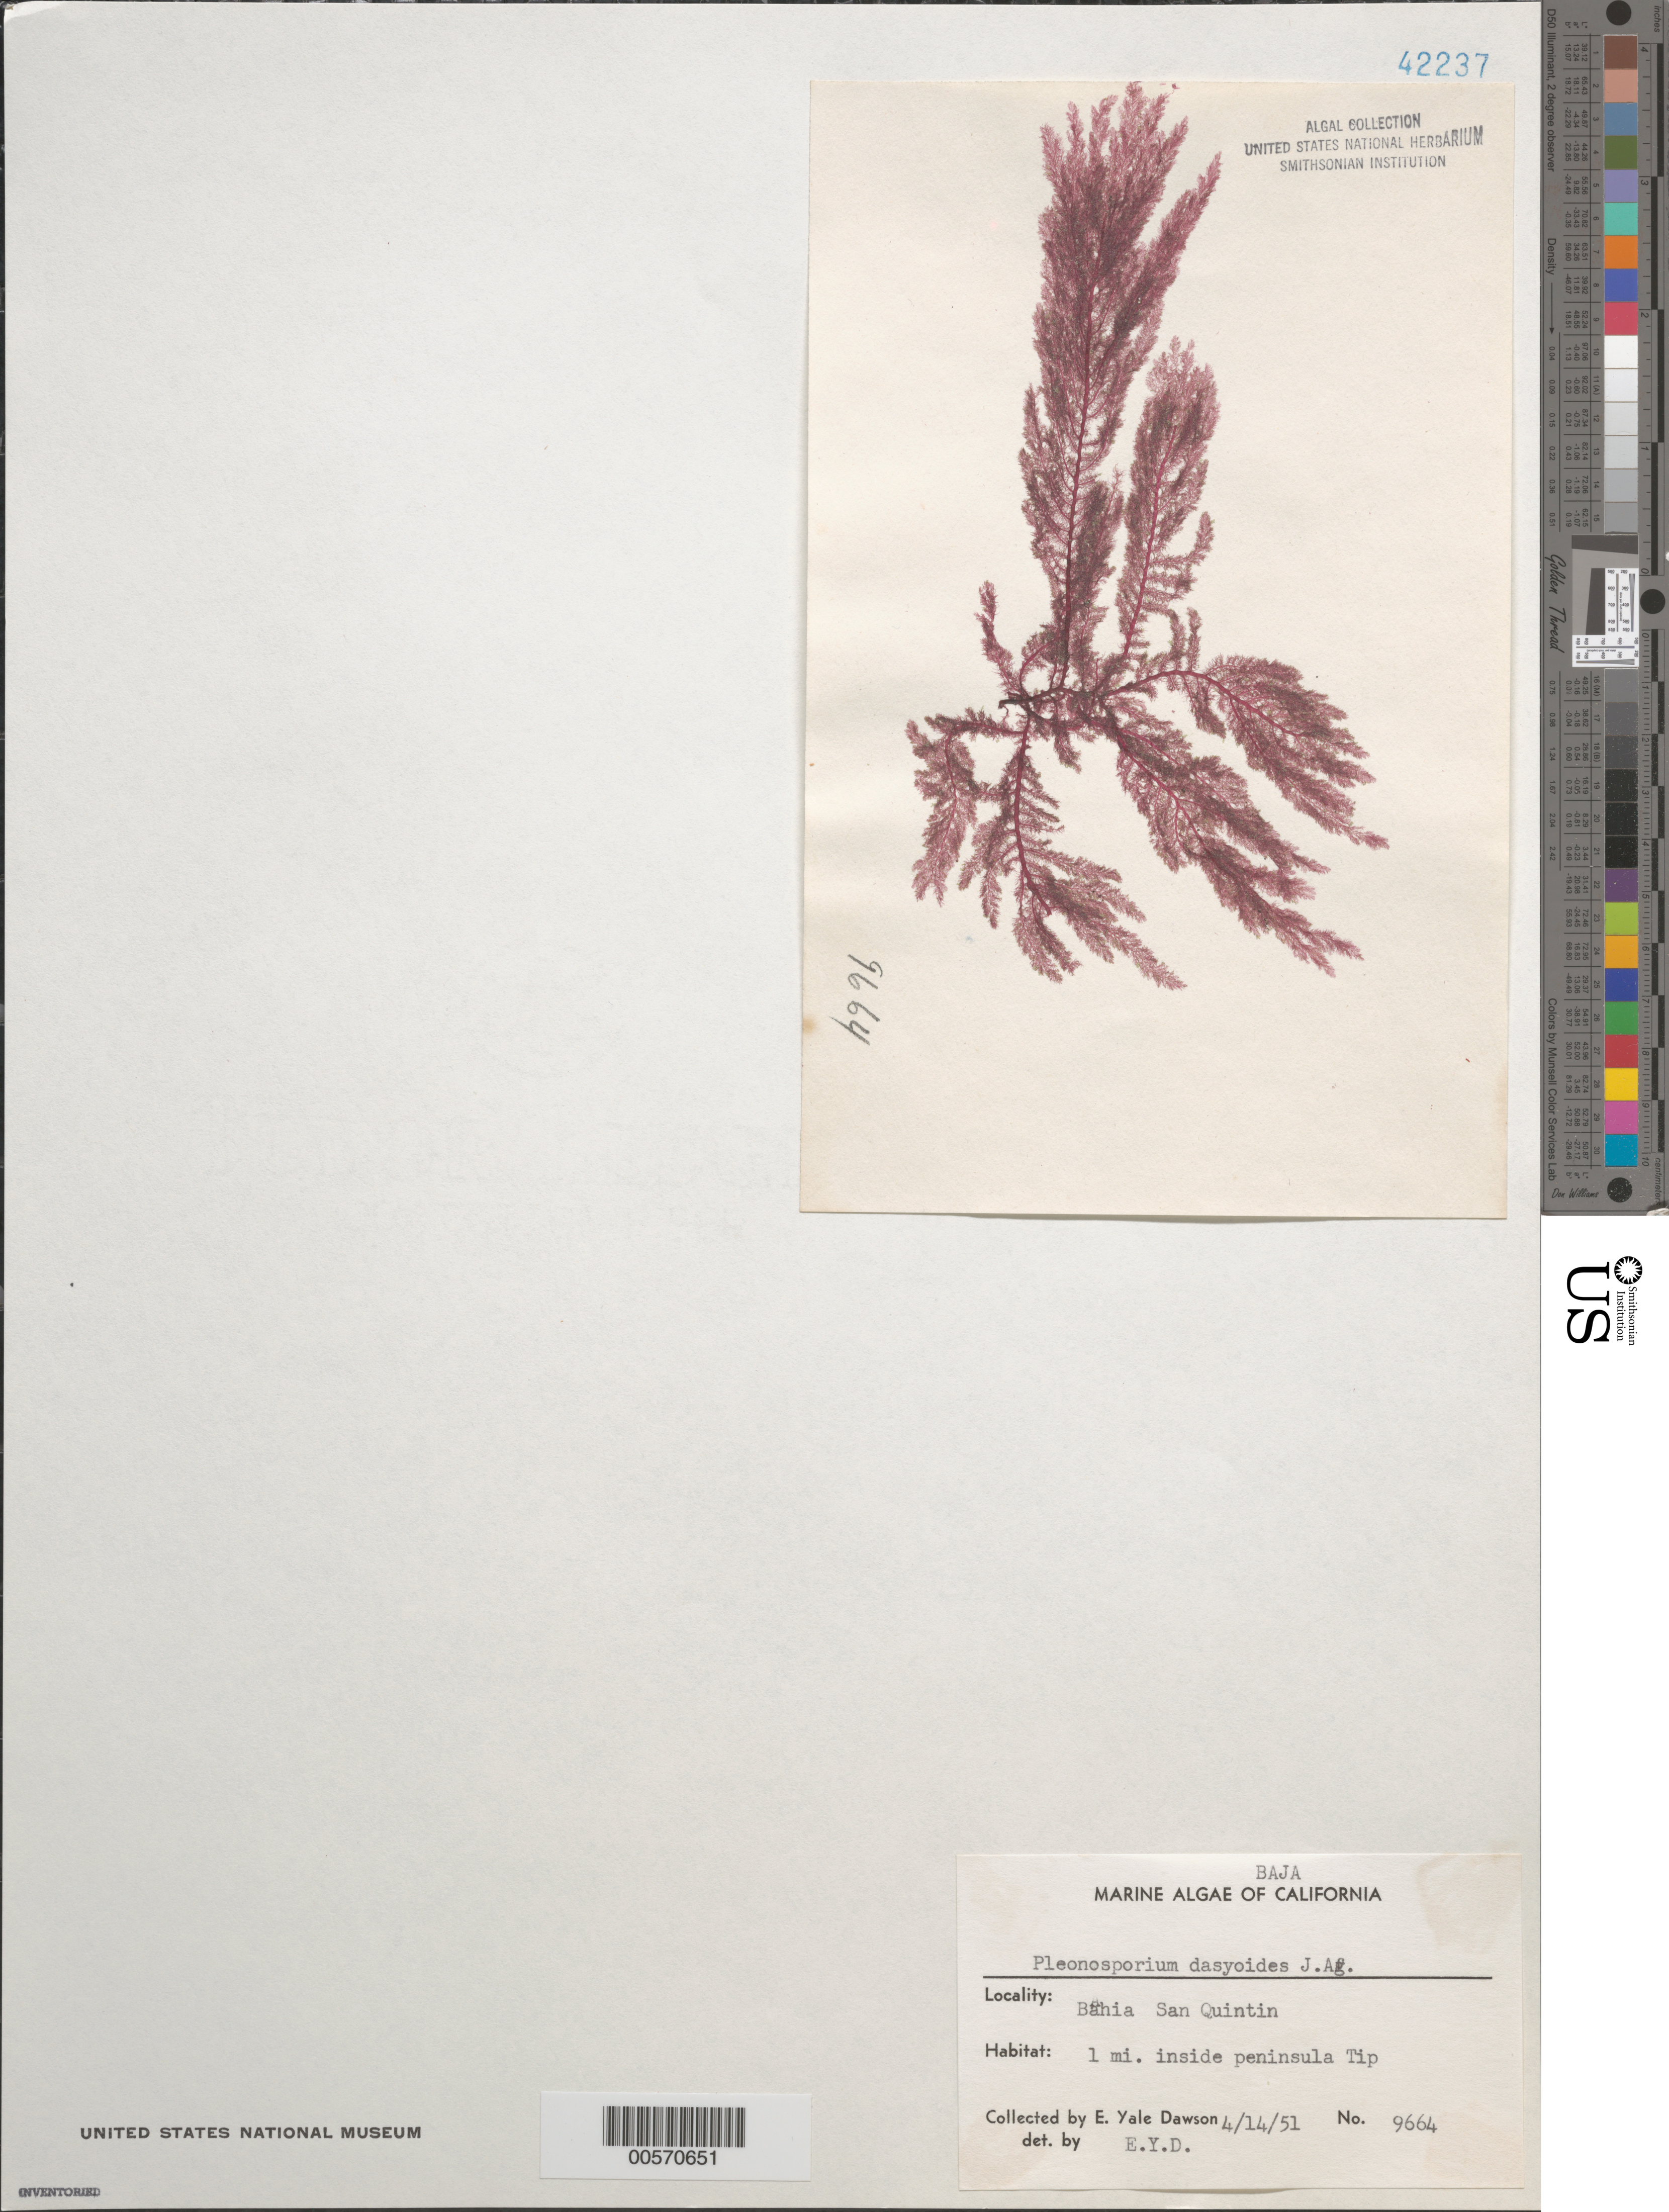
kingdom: Plantae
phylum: Rhodophyta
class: Florideophyceae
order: Ceramiales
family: Wrangeliaceae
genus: Pleonosporium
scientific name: Pleonosporium squarrulosum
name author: (Harv.) I.A. Abbott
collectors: E. Y. Dawson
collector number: EYD 9664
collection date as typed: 14 Apr 1951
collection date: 1951-04-14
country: Mexico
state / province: Baja California Norte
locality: Bahia San Quintin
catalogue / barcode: US 42237